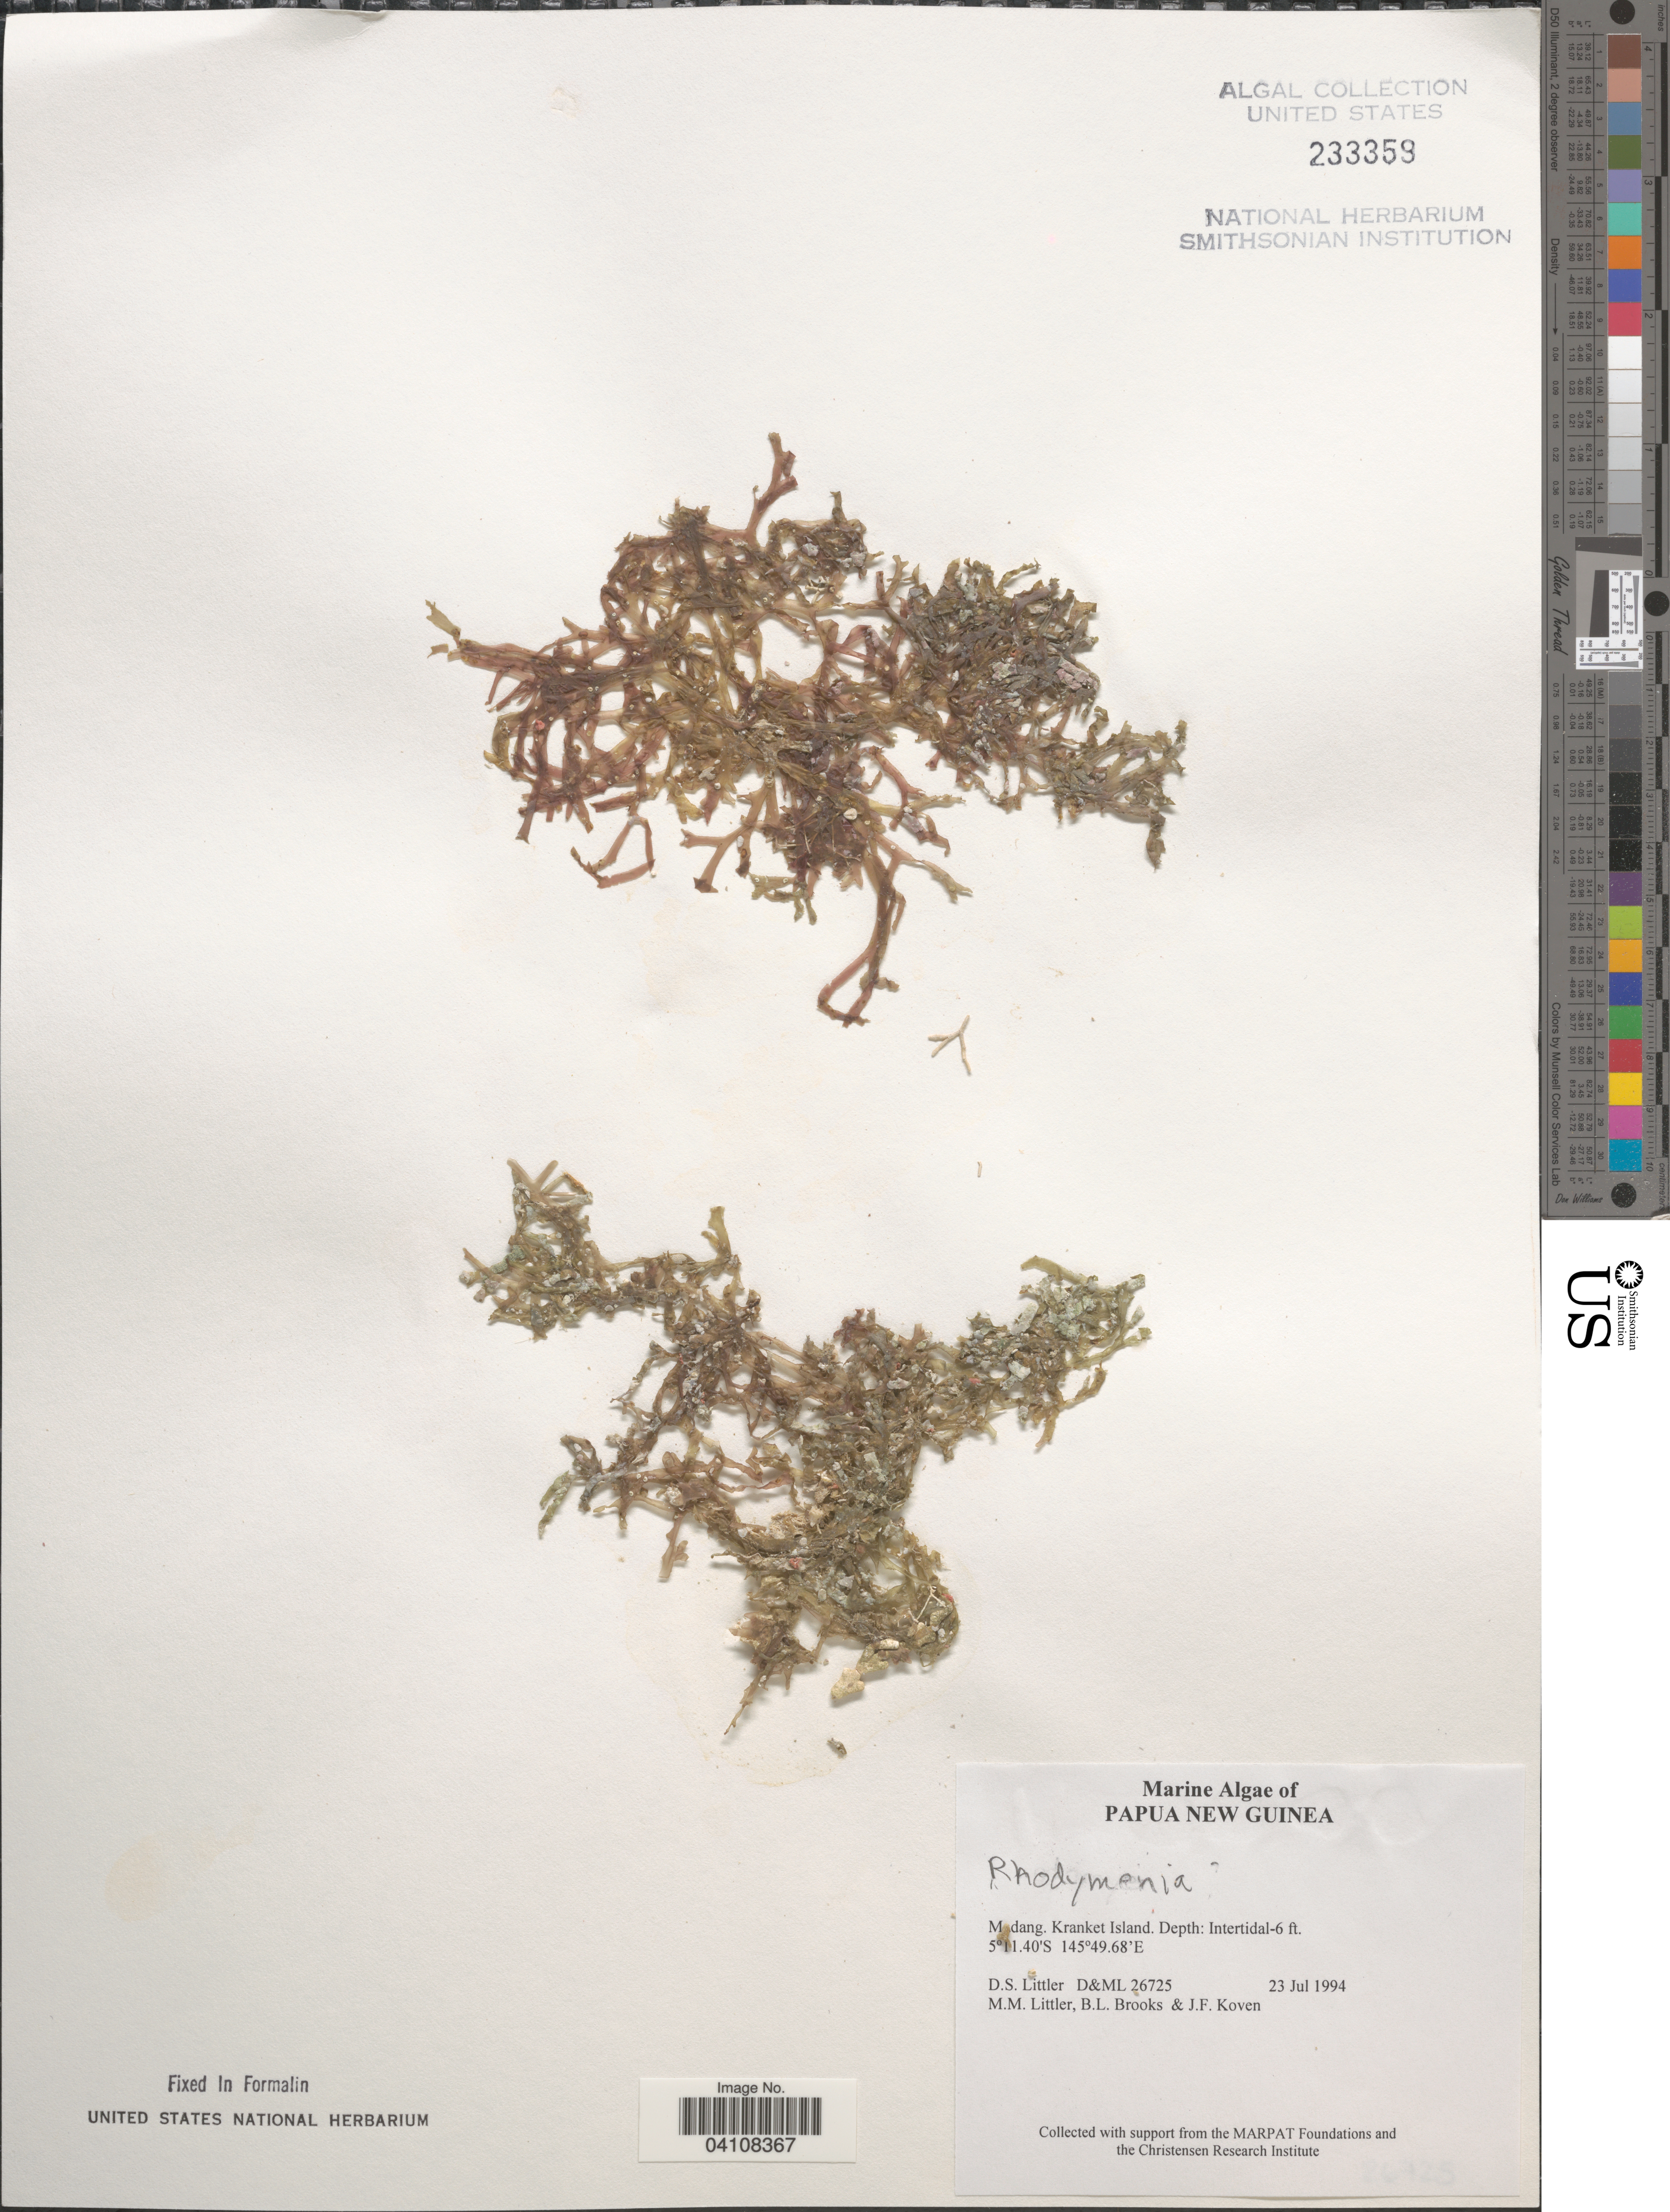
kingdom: Plantae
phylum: Rhodophyta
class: Florideophyceae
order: Rhodymeniales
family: Rhodymeniaceae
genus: Rhodymenia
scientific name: Rhodymenia sp.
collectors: D. S. Littler, B. Brooks & J. Koven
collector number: D&ML26725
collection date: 1994-07-23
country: Papua New Guinea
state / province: Madang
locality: Kranket Island.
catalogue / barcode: US 233359